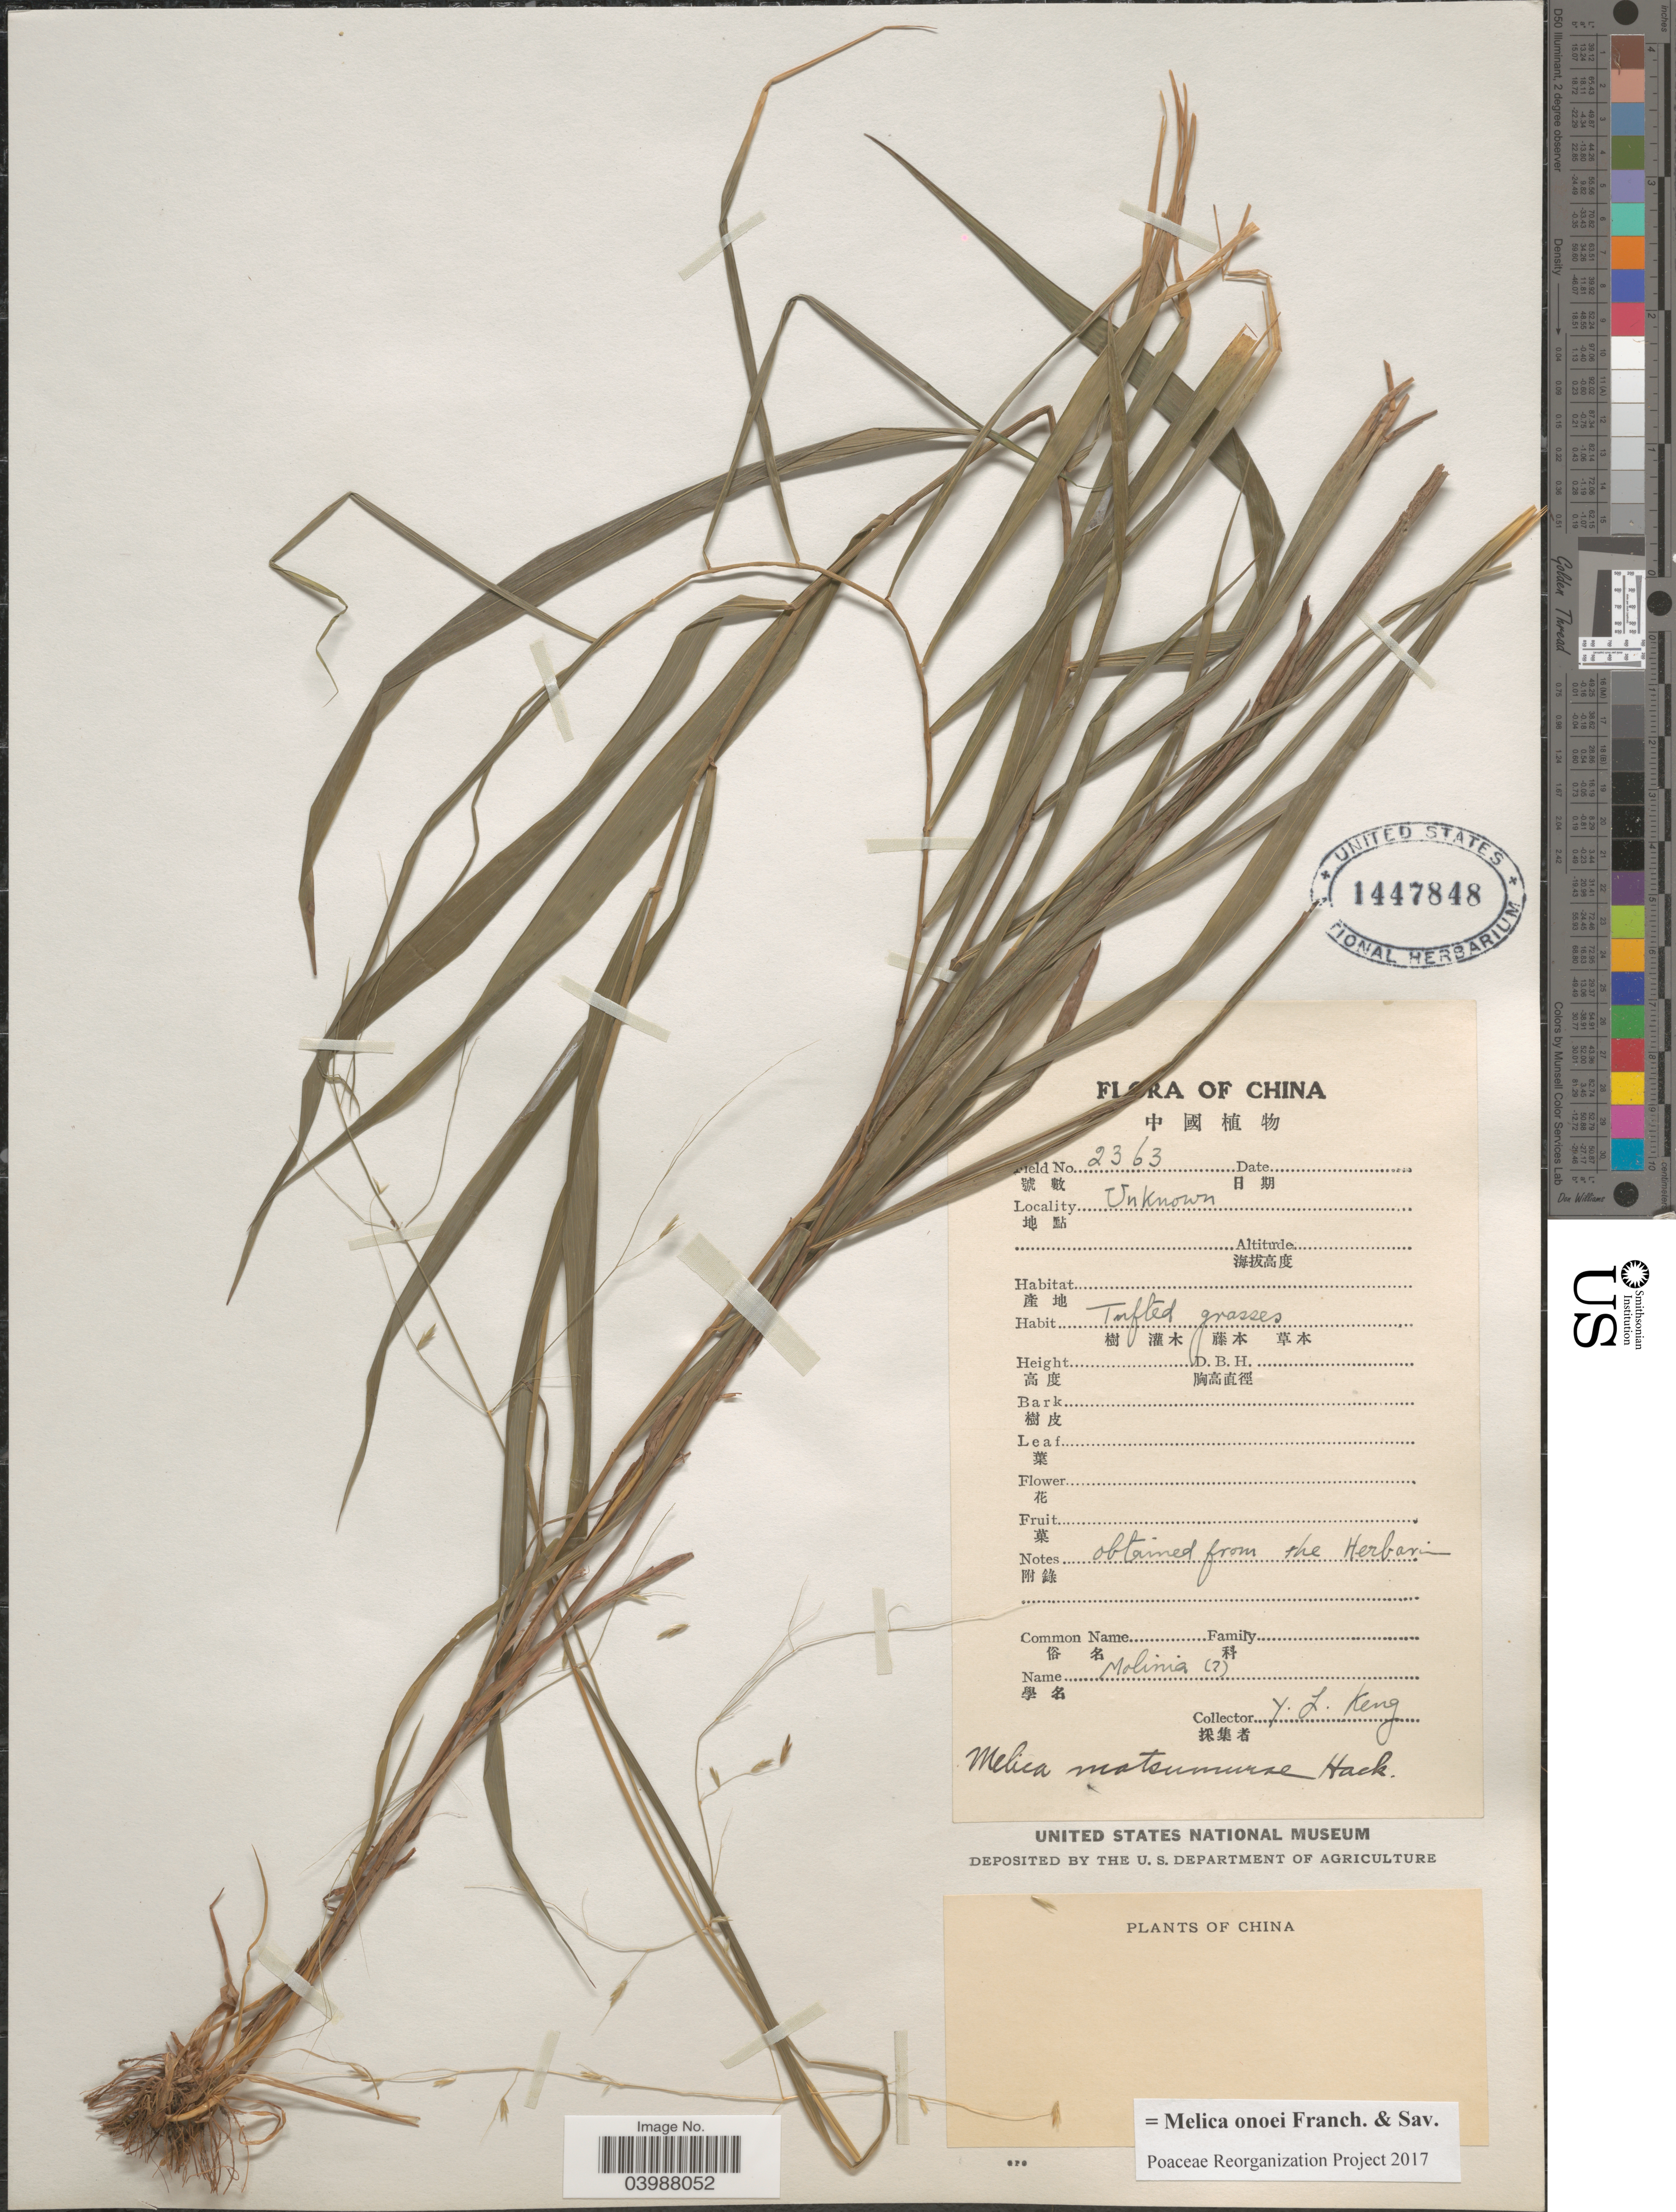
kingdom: Plantae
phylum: Tracheophyta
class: Liliopsida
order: Poales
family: Poaceae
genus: Melica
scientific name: Melica onoei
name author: Franch. & Sav.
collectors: Y. L. Keng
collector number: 2363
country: China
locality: Unknown.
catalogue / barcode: US 1447848